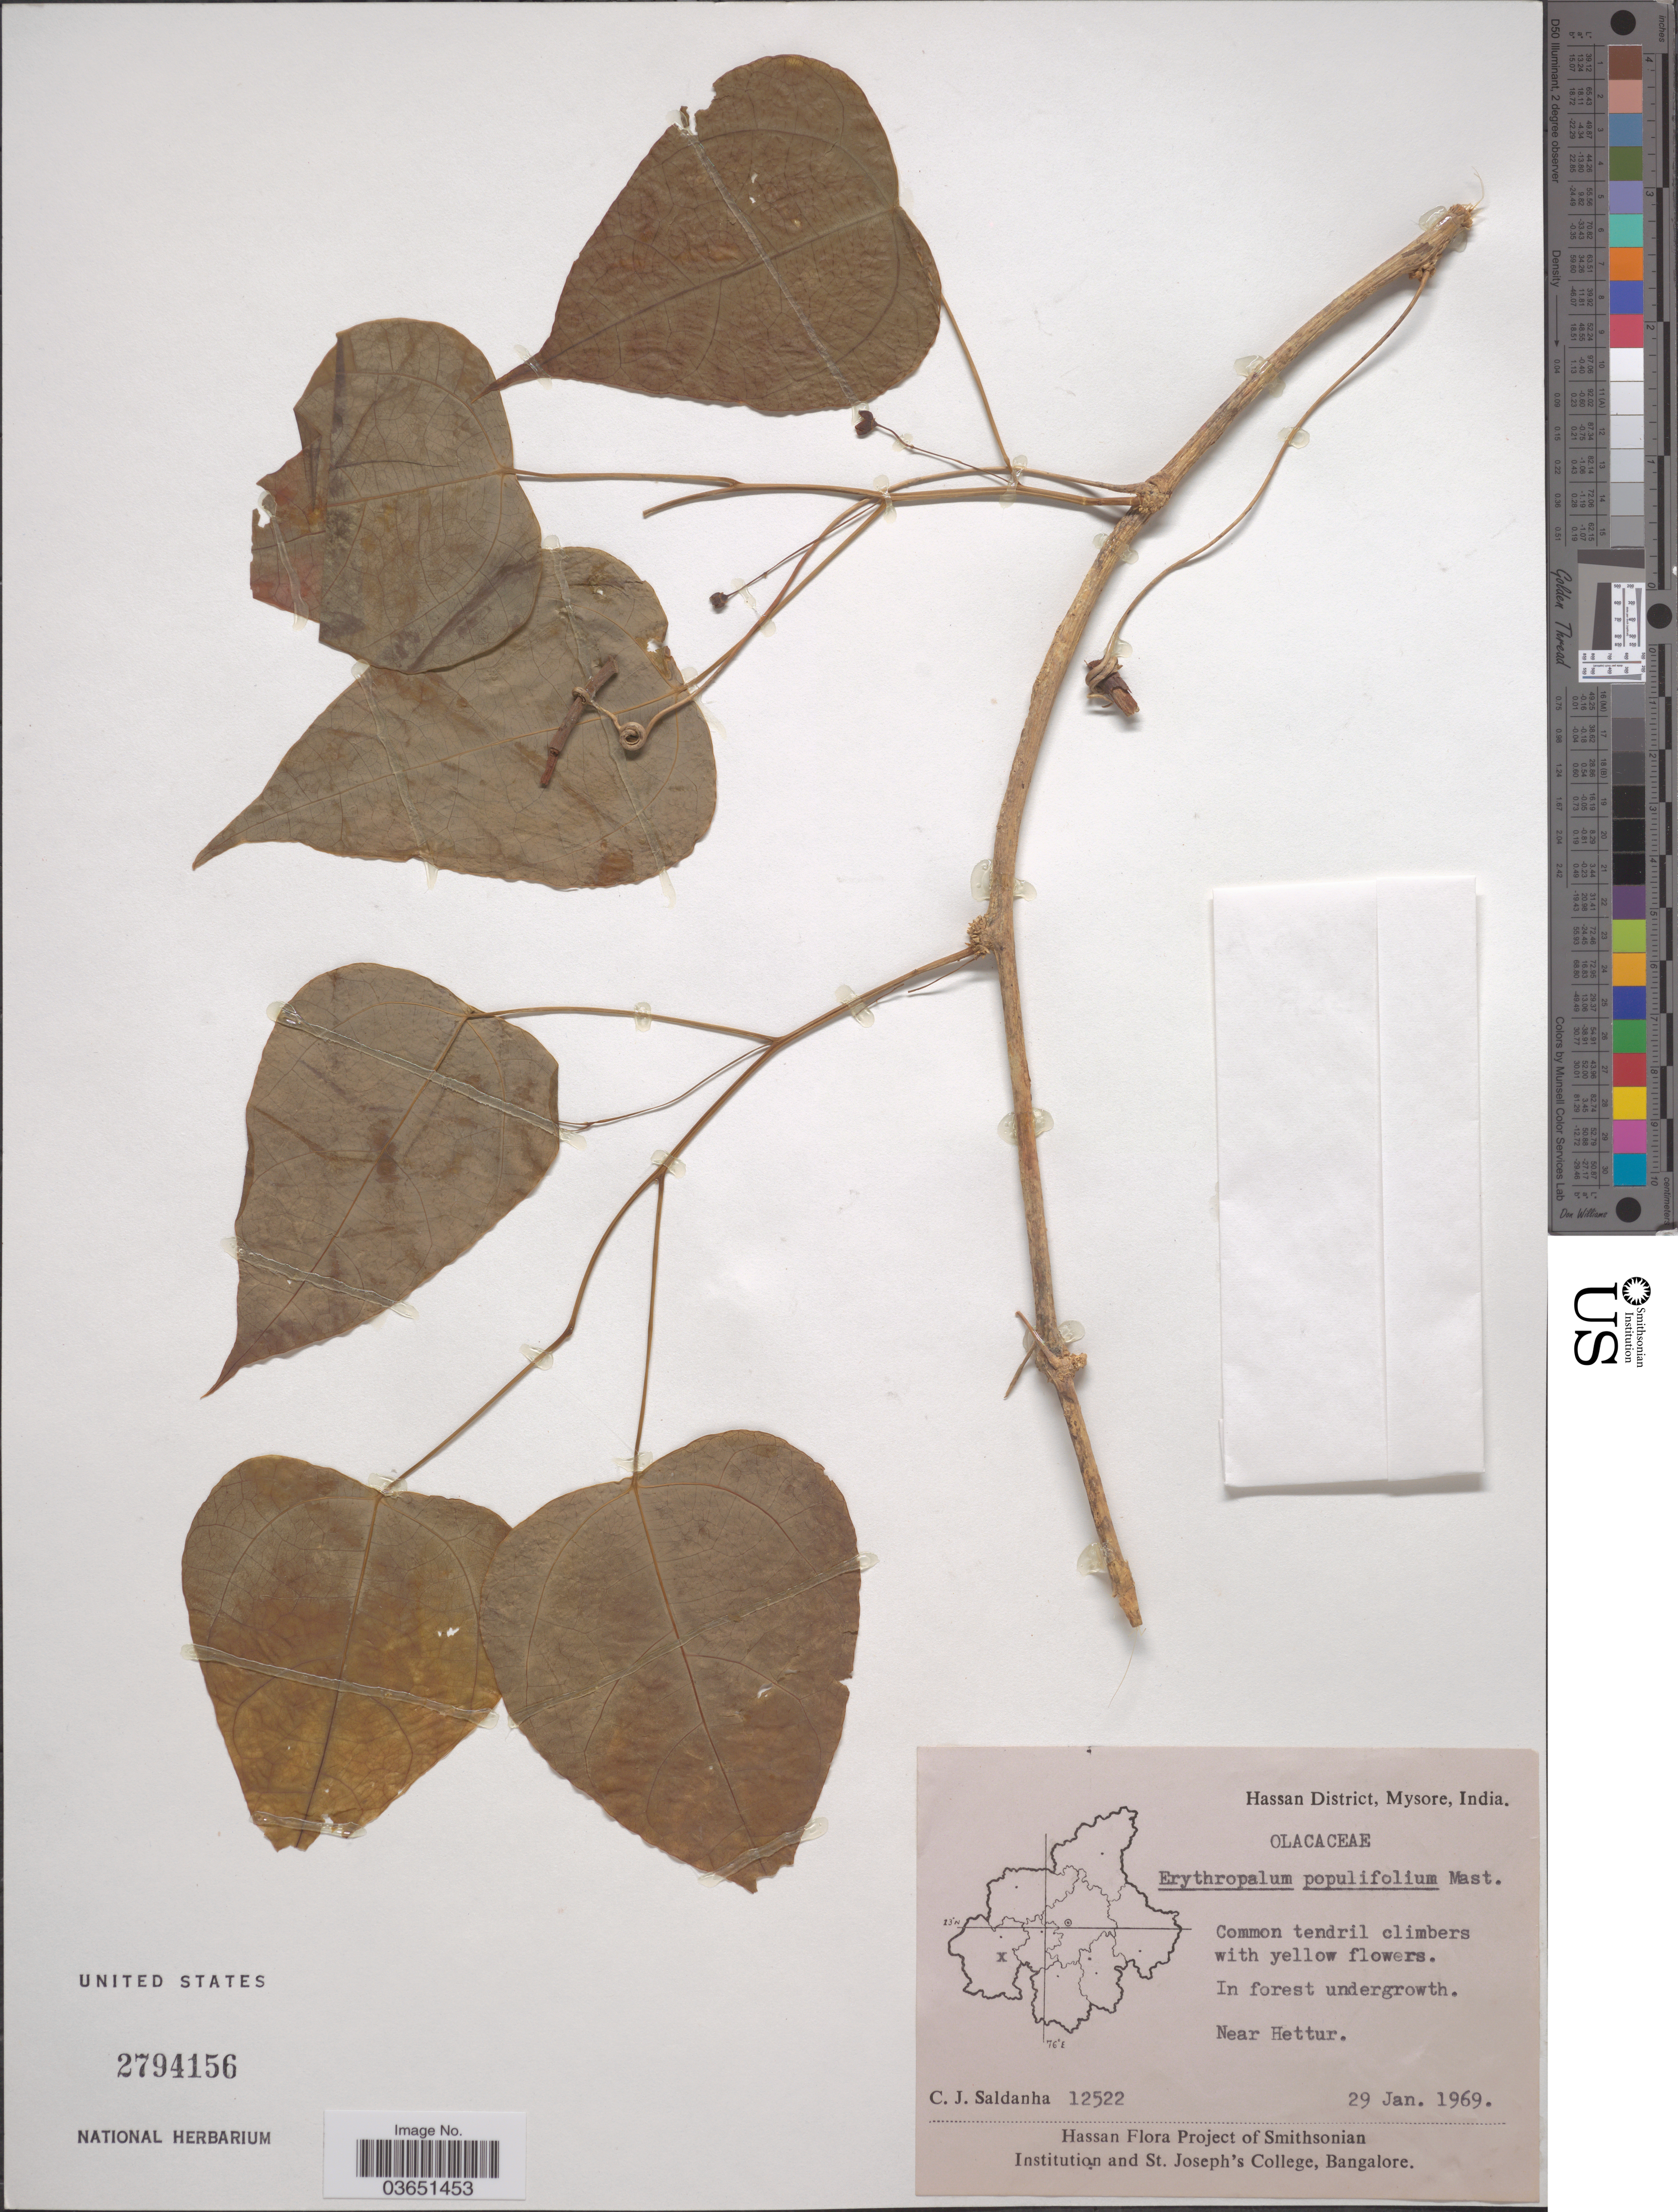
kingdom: Plantae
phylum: Tracheophyta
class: Magnoliopsida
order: Santalales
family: Erythropalaceae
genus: Erythropalum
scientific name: Erythropalum scandens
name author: Blume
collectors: C. J. Saldanha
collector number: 12522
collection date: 1969-01-29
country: India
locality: Hassan District, Mysore. Near Hettur.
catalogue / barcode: US 2794156